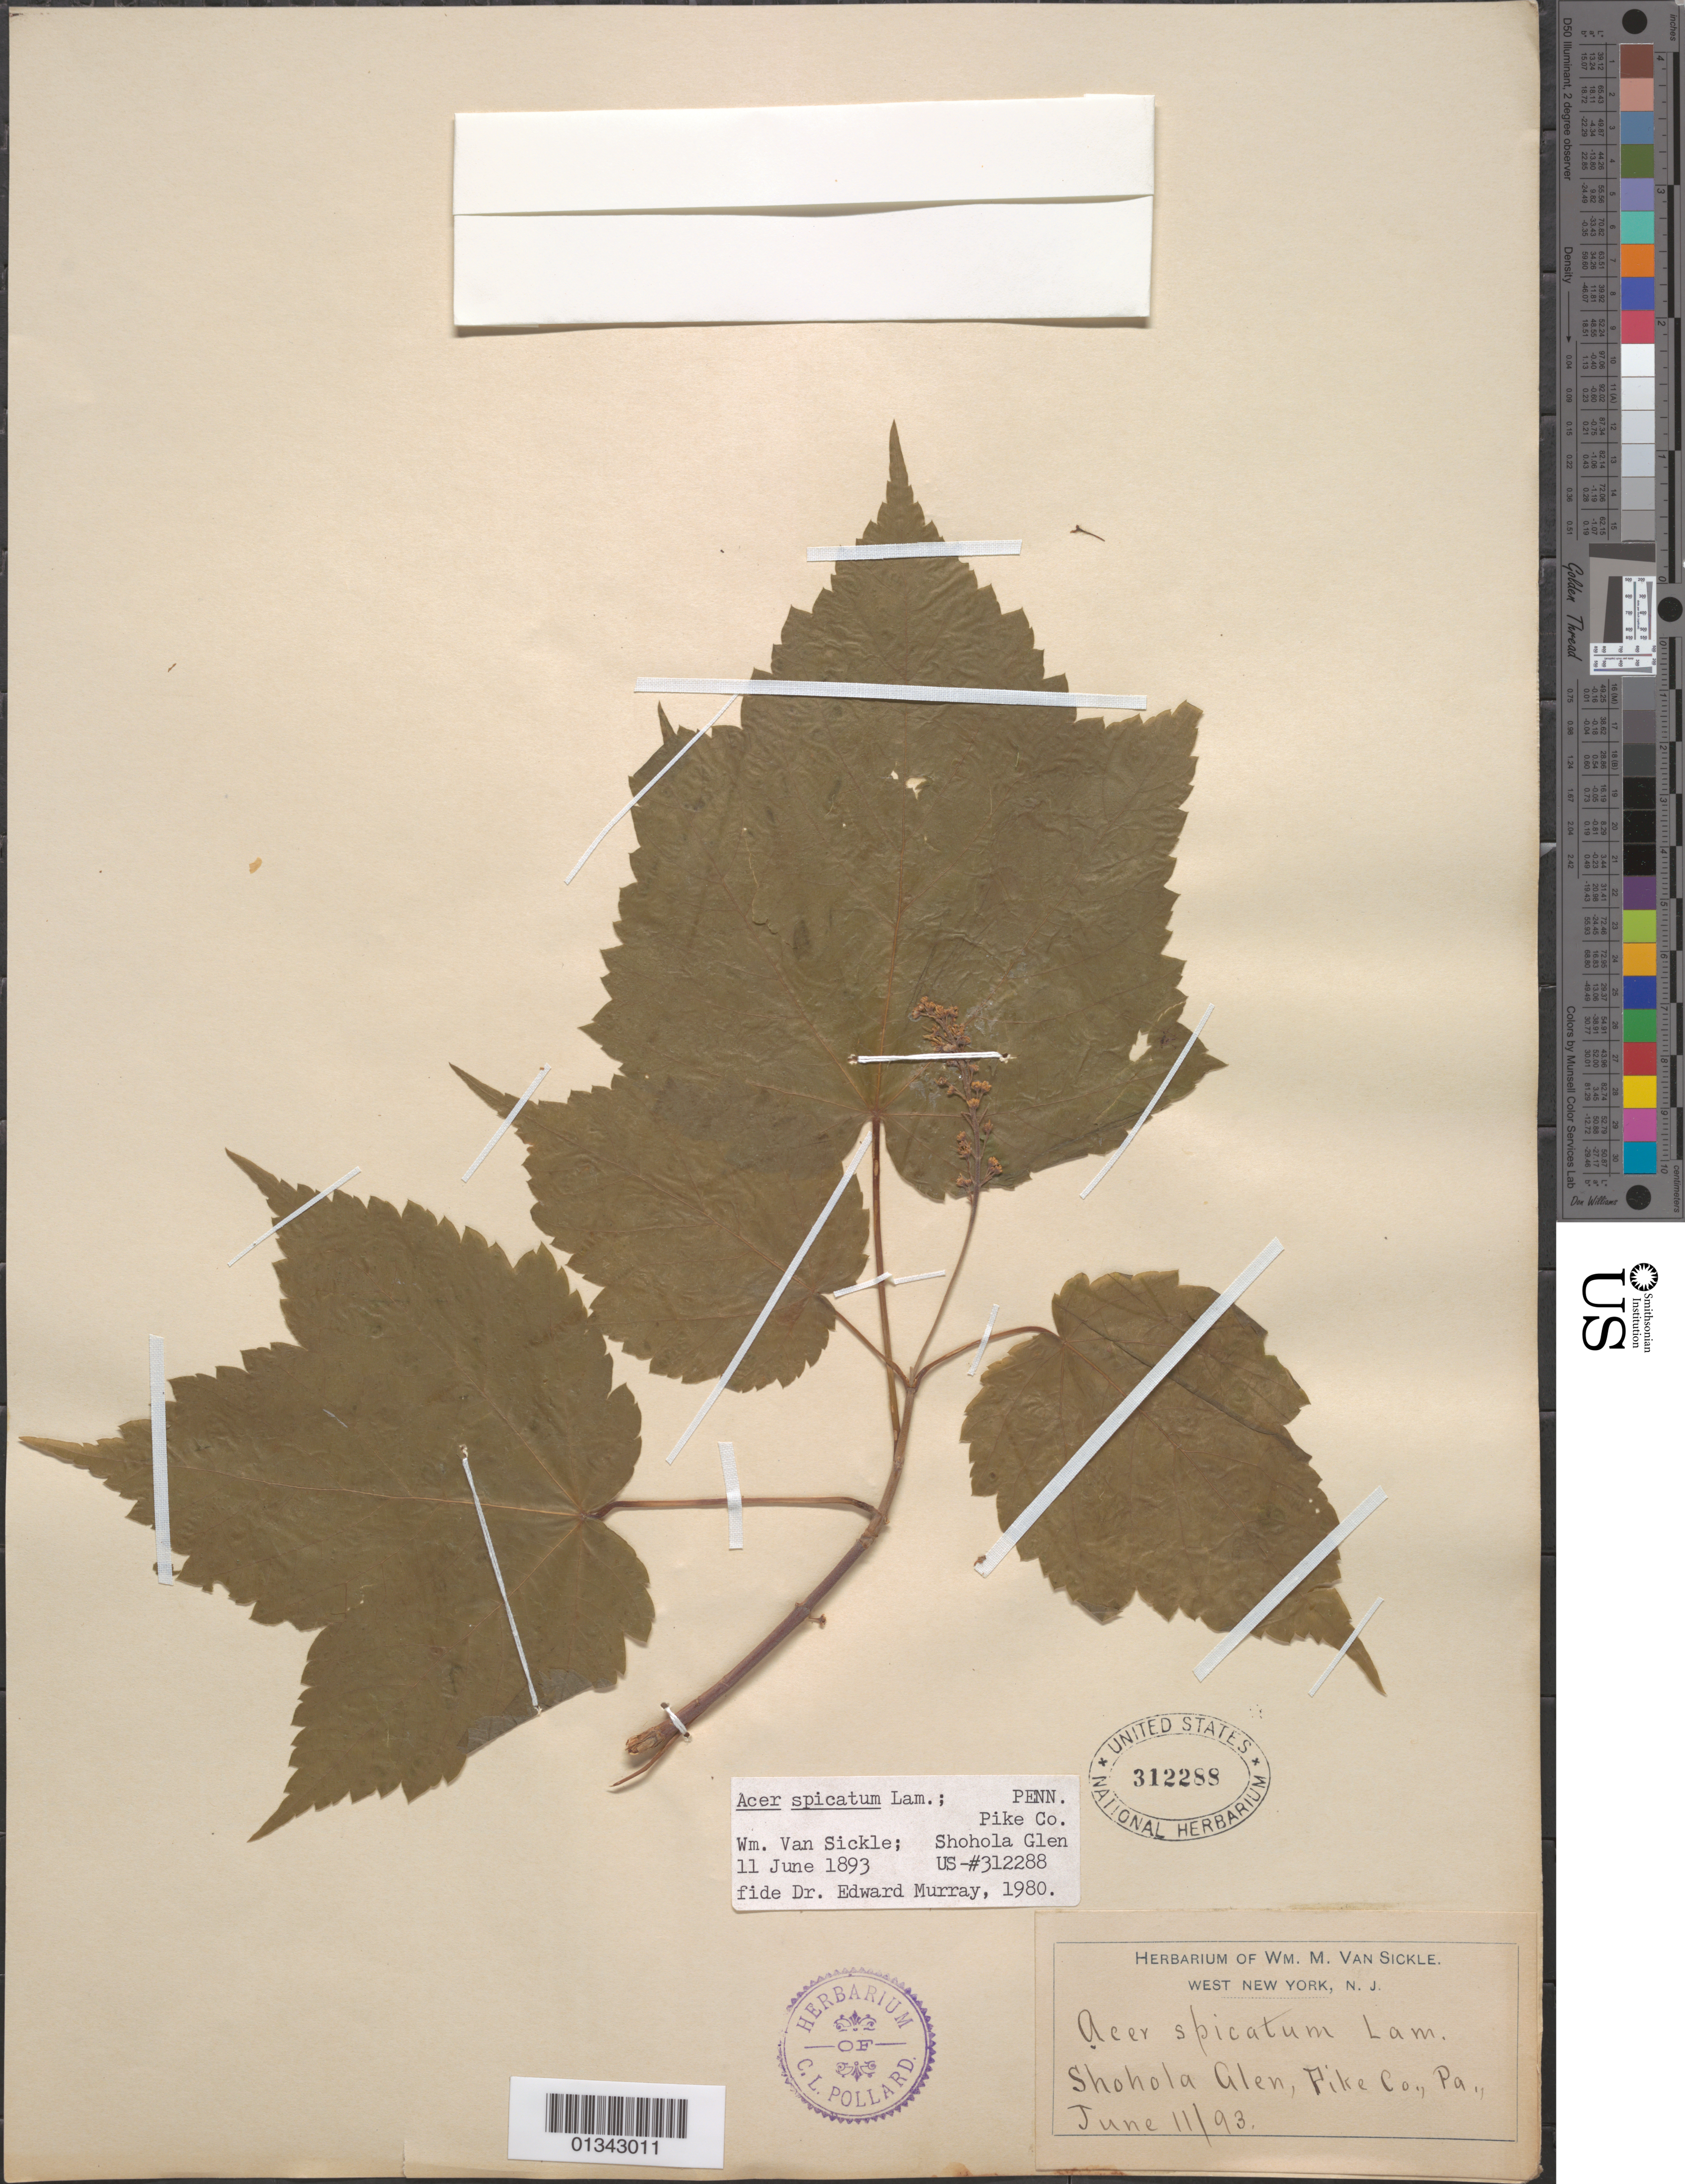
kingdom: Plantae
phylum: Tracheophyta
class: Magnoliopsida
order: Sapindales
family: Sapindaceae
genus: Acer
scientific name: Acer spicatum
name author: Lam.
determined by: Murray, Edward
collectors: W. Van Sickle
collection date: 1893-06-11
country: United States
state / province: Pennsylvania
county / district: Pike County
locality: Pike County, Shohola Glen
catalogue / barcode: US 312288